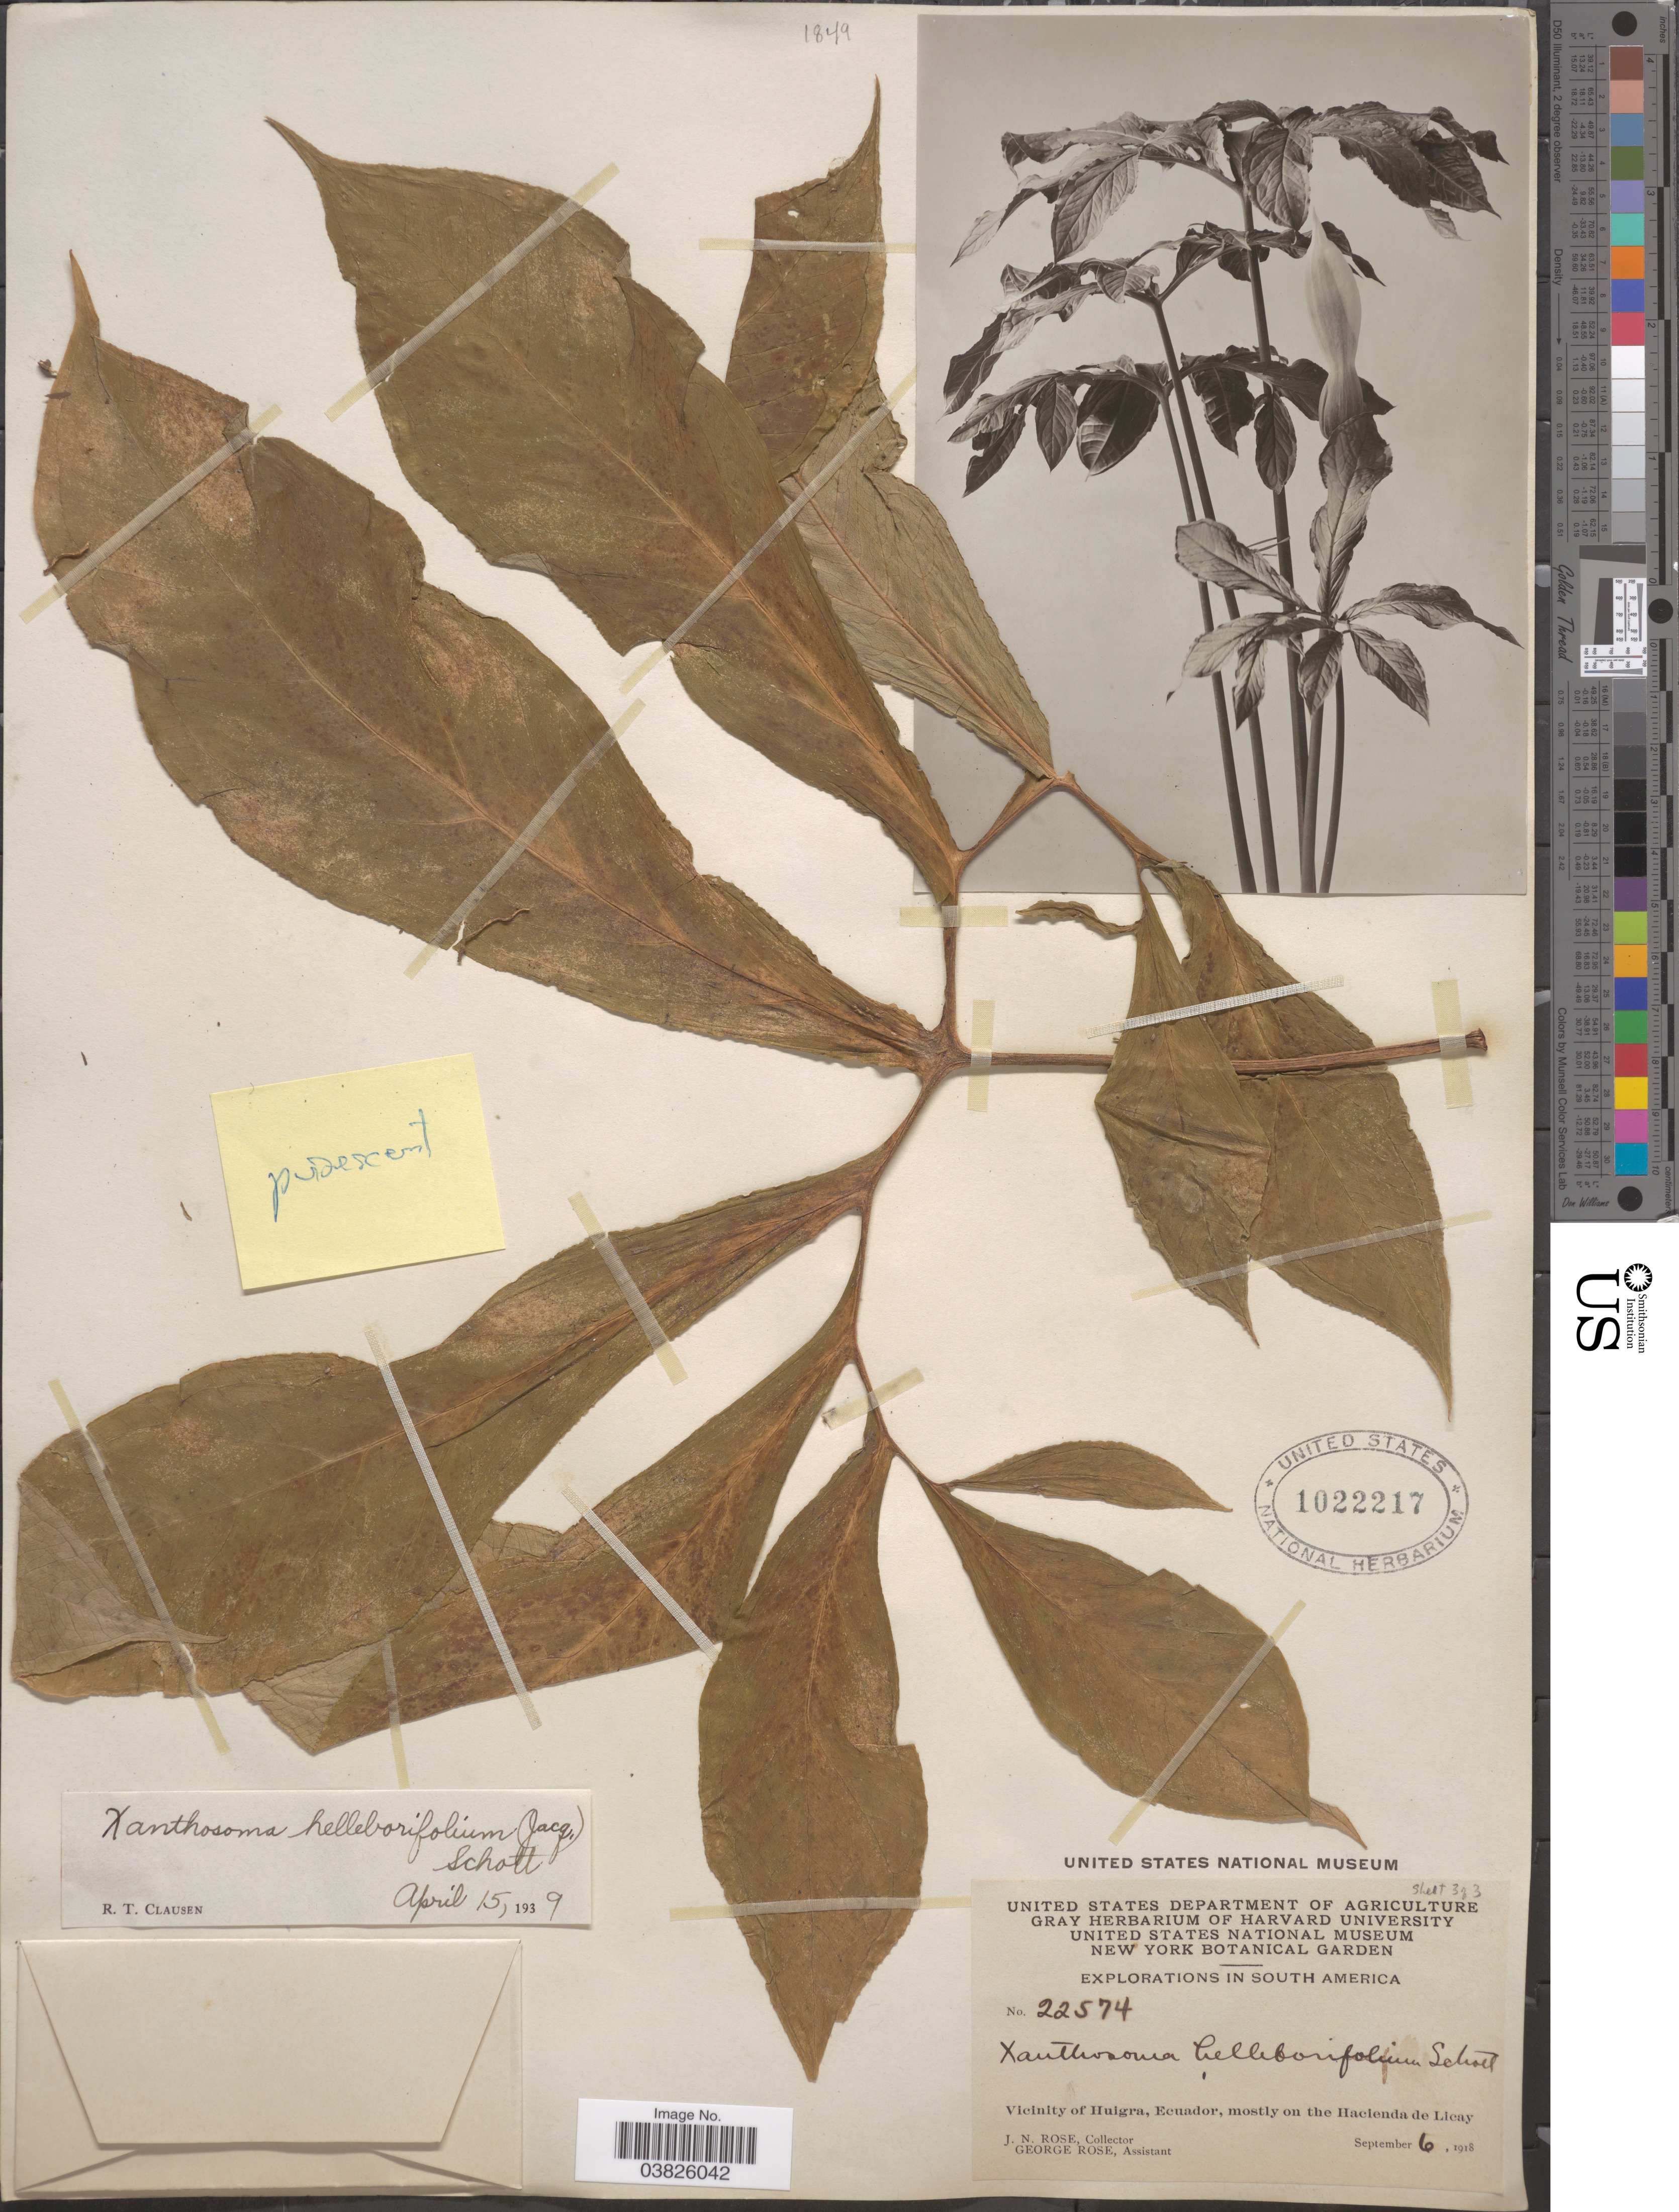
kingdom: Plantae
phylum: Tracheophyta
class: Liliopsida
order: Alismatales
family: Araceae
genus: Xanthosoma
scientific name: Xanthosoma helleborifolium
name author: (Jacq.) Schott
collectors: J. N. Rose & G. Rose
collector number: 22574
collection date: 1918-09-06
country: Ecuador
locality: Vicinity of Huigra, mostly on the Hacienda de Licay.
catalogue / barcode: US 1022217